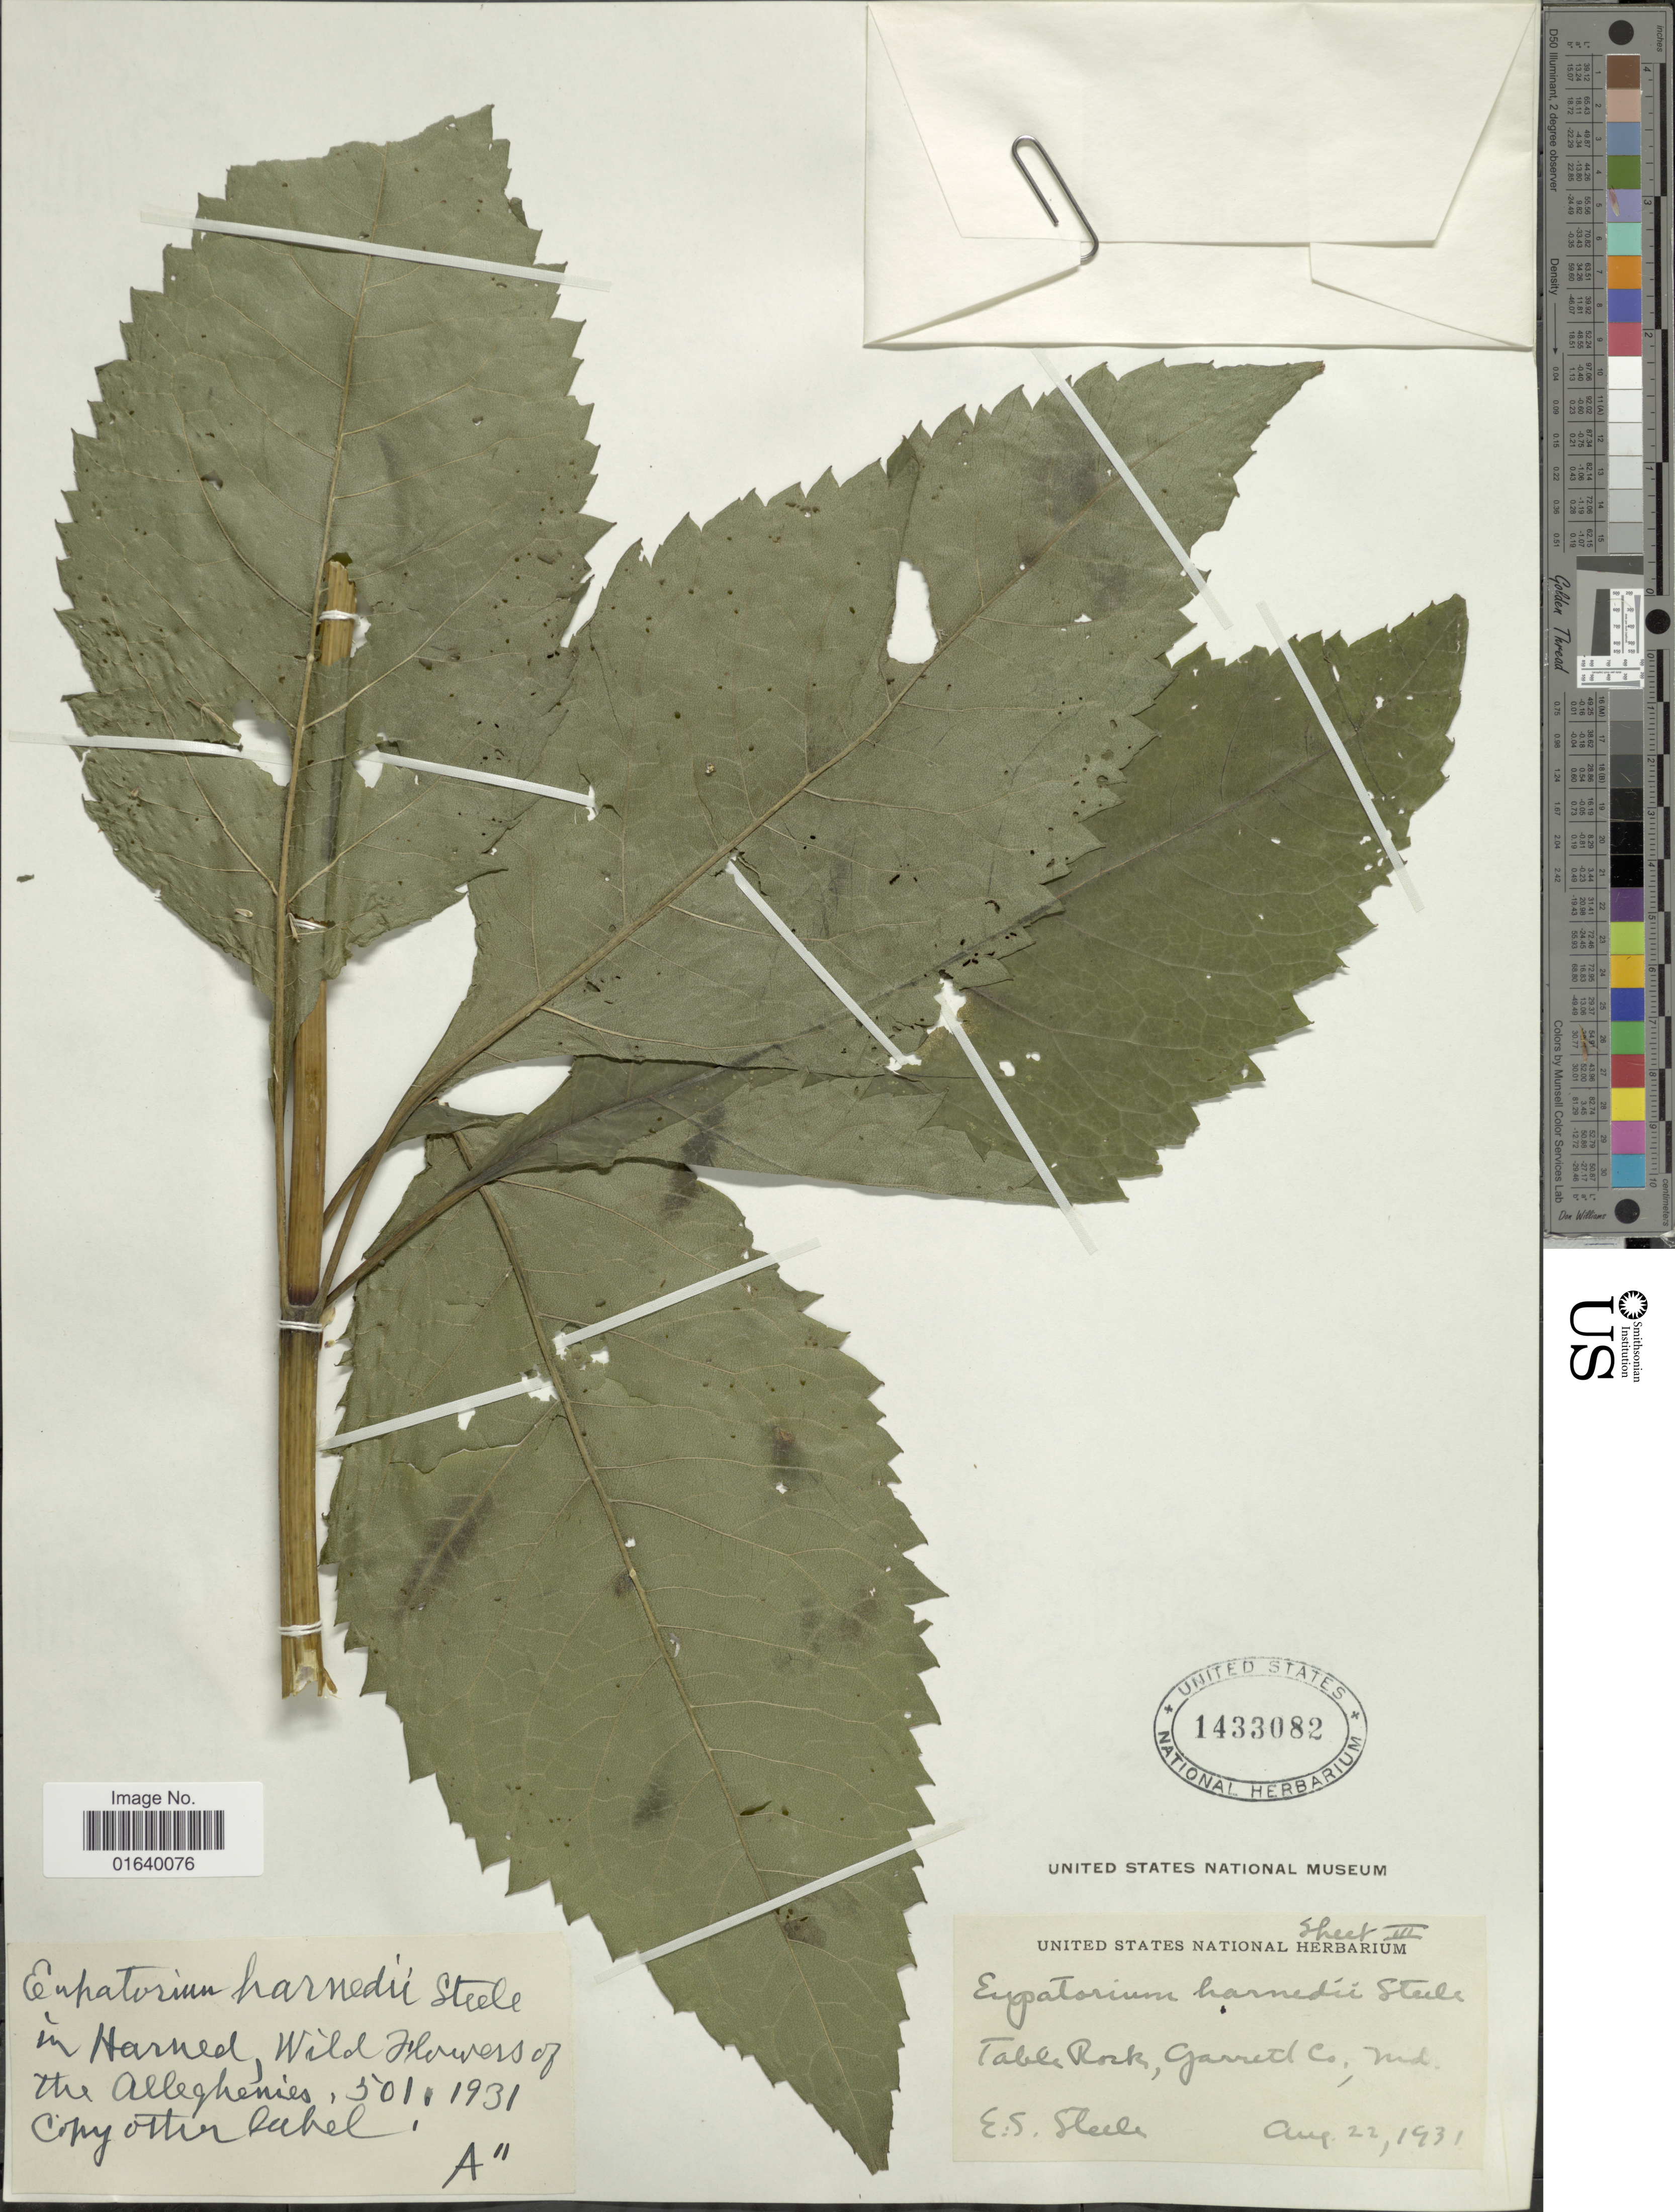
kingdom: Plantae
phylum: Tracheophyta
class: Magnoliopsida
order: Asterales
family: Asteraceae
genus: Eupatorium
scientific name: Eupatorium purpureum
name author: (L.) E.E. Lamont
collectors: E. Steele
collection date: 1931-08-22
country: United States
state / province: Maryland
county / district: Garrett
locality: Table Rock, Garrett Co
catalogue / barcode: US 1433082